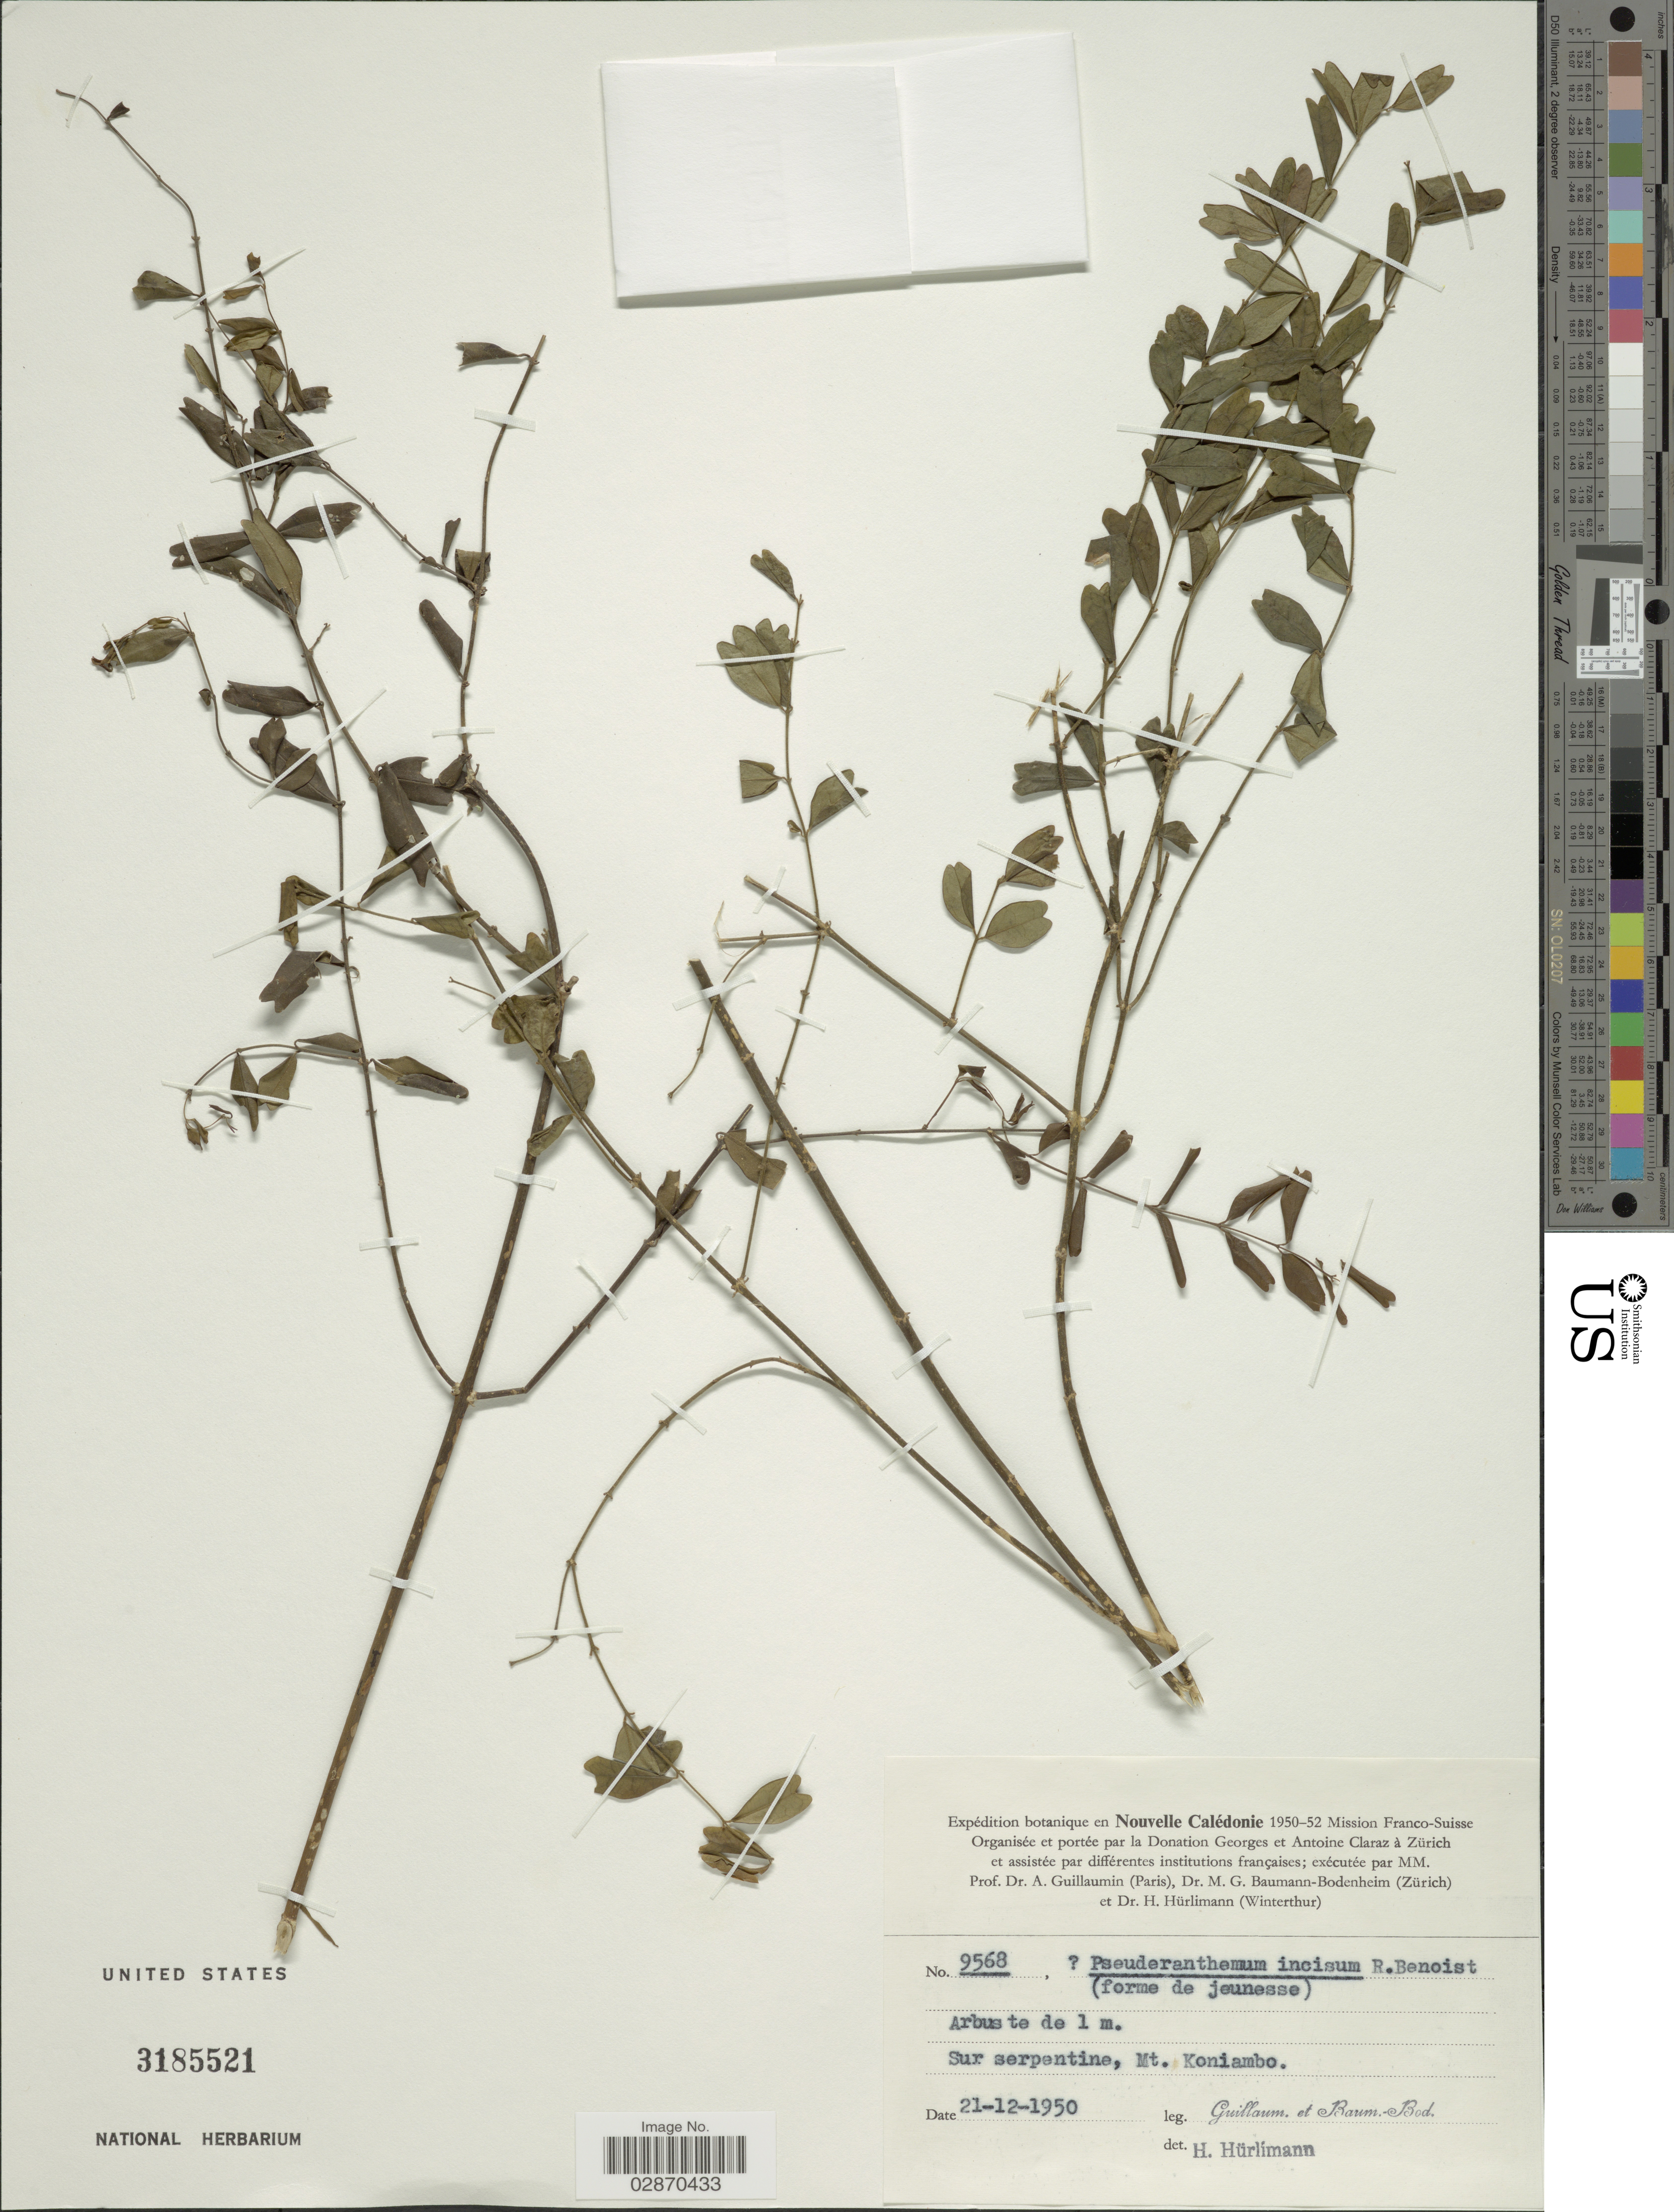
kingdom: Plantae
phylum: Tracheophyta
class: Magnoliopsida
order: Lamiales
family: Acanthaceae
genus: Pseuderanthemum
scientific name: Pseuderanthemum incisum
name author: Benoist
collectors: A. Guillaumin & M. G. Baumann-Bodenheim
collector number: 9568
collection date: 1950-12-21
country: New Caledonia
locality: Nouvelle Calédonie. Sur serpentine, Mt. Koniambo.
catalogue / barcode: US 3185521